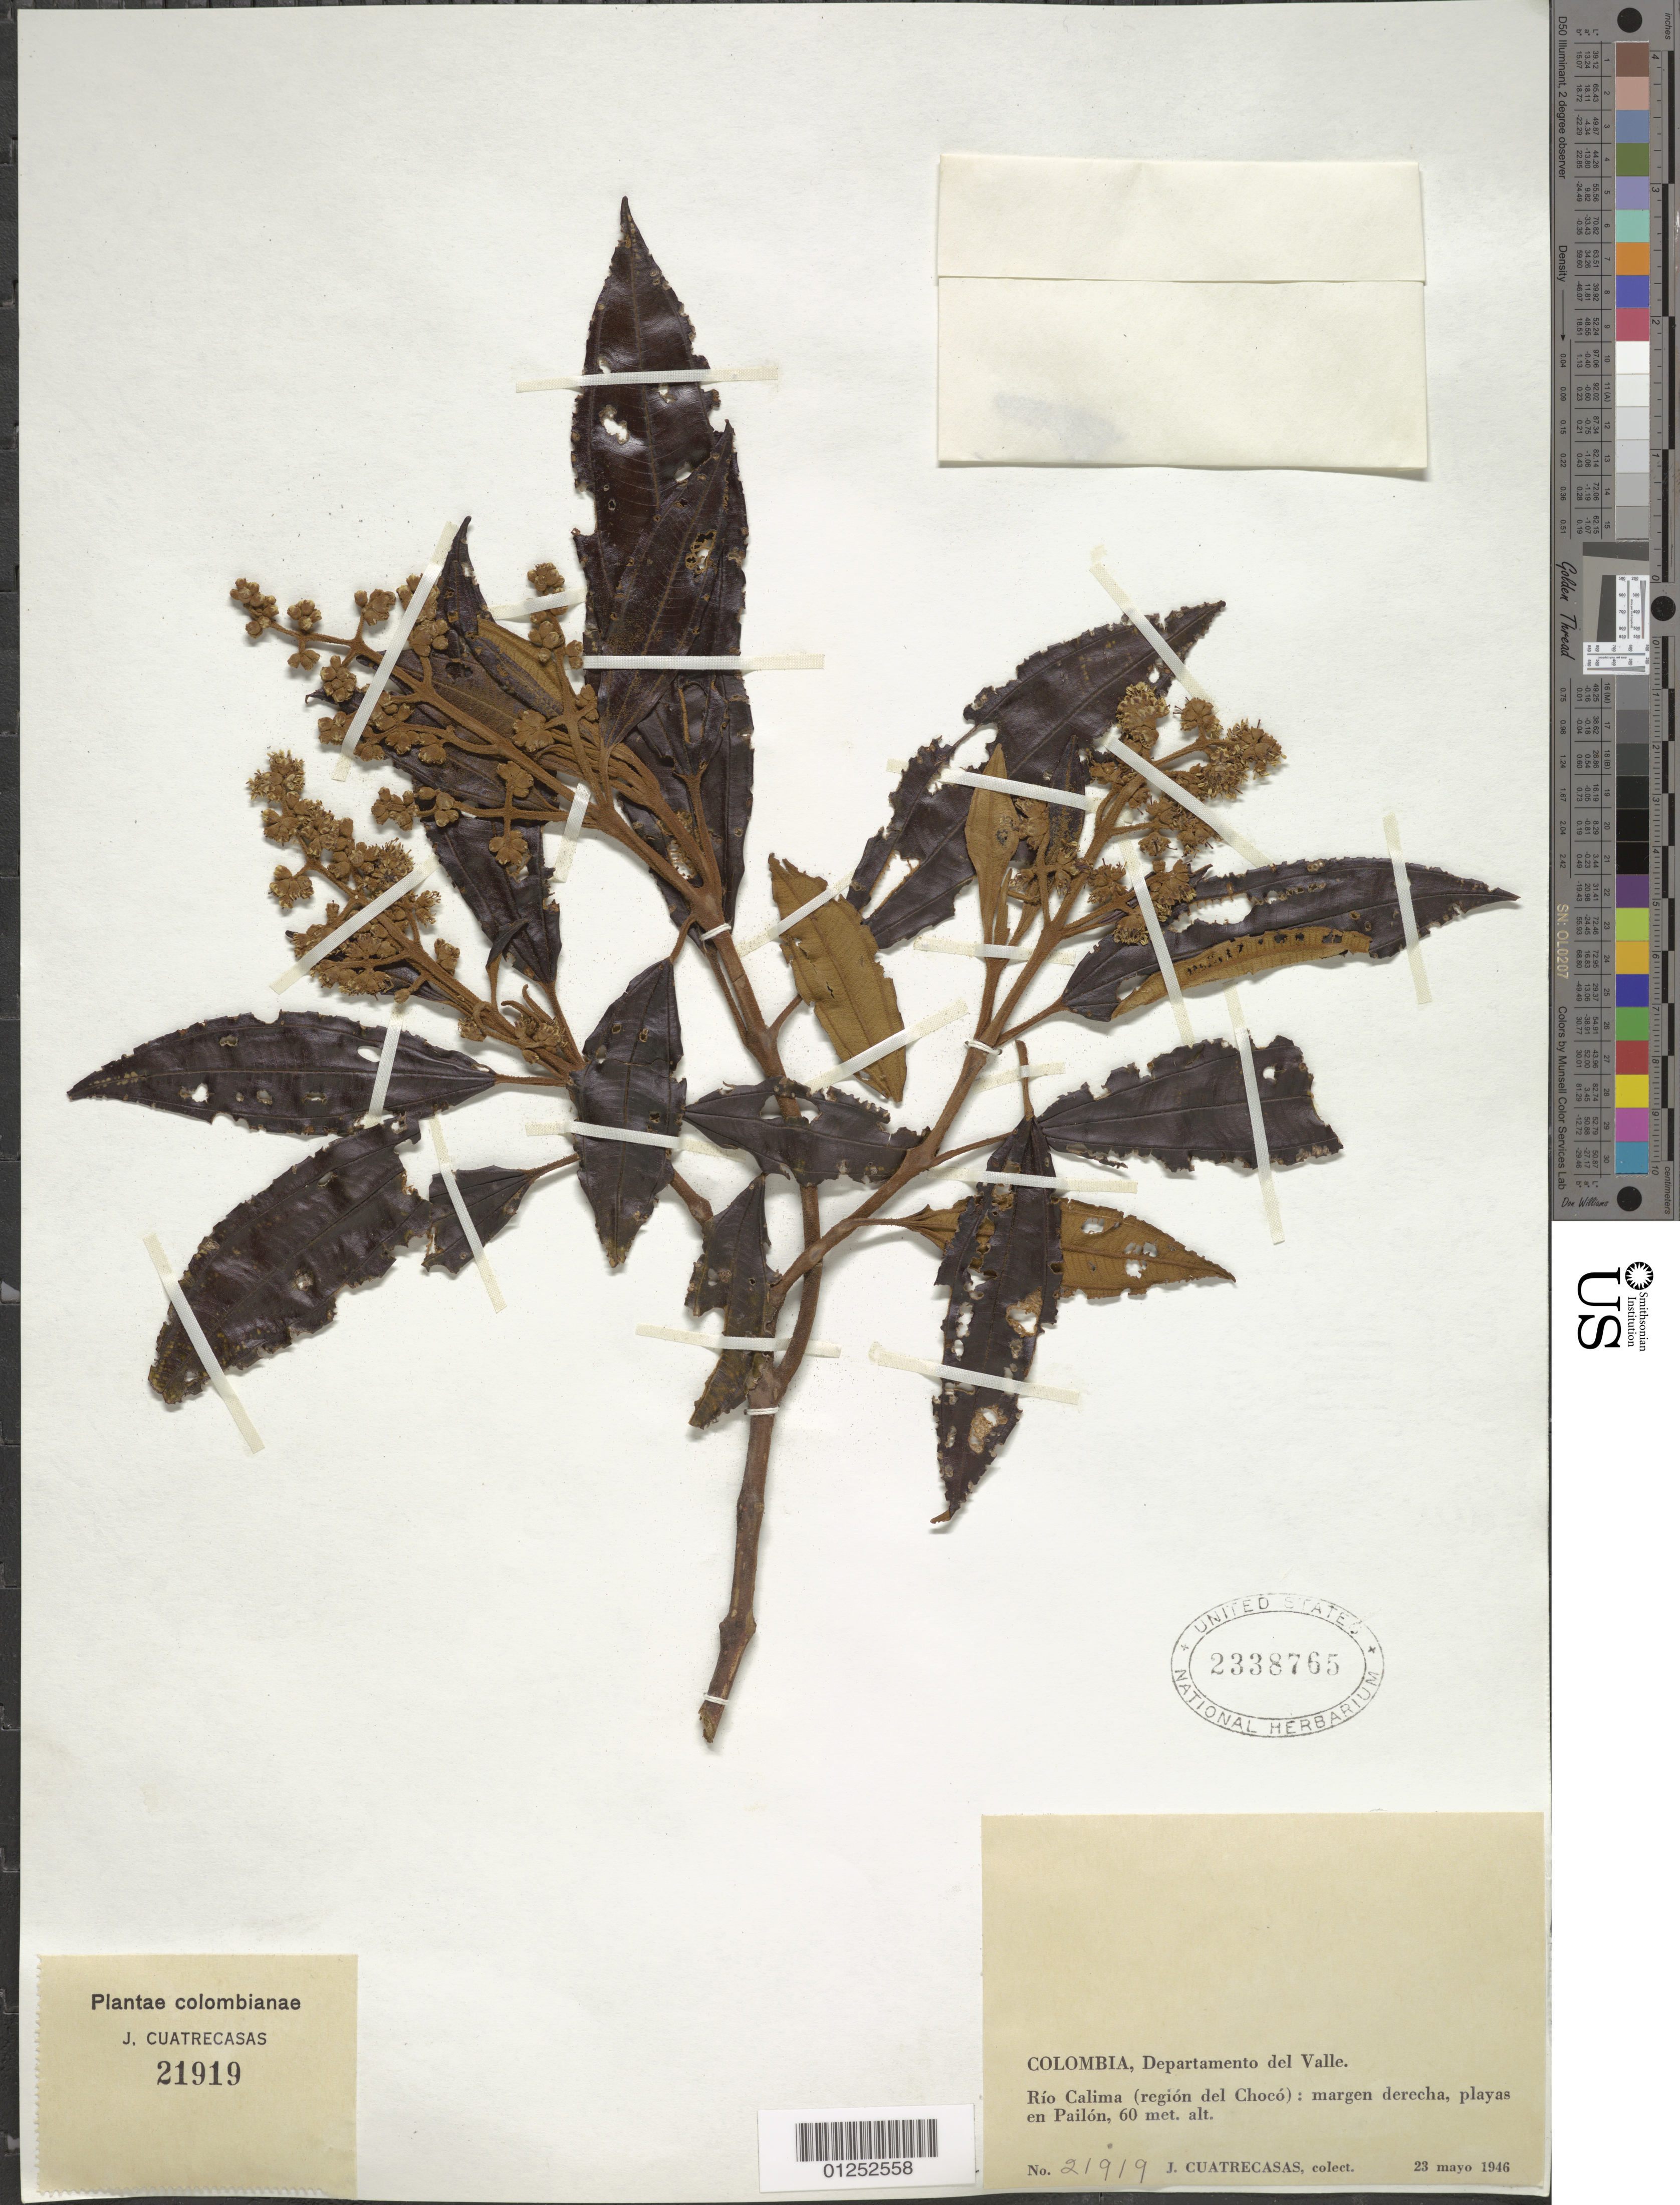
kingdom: Plantae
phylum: Tracheophyta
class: Magnoliopsida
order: Myrtales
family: Melastomataceae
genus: Miconia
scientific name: Miconia orcheotoma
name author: Naudin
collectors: J. Cuatrecasas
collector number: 21919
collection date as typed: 23 May 1946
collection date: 1946-05-23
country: Colombia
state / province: Valle del Cauca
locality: Rio Calima (región del Chocó), margen derecha, playas en Pailon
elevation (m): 60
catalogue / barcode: US 2338765